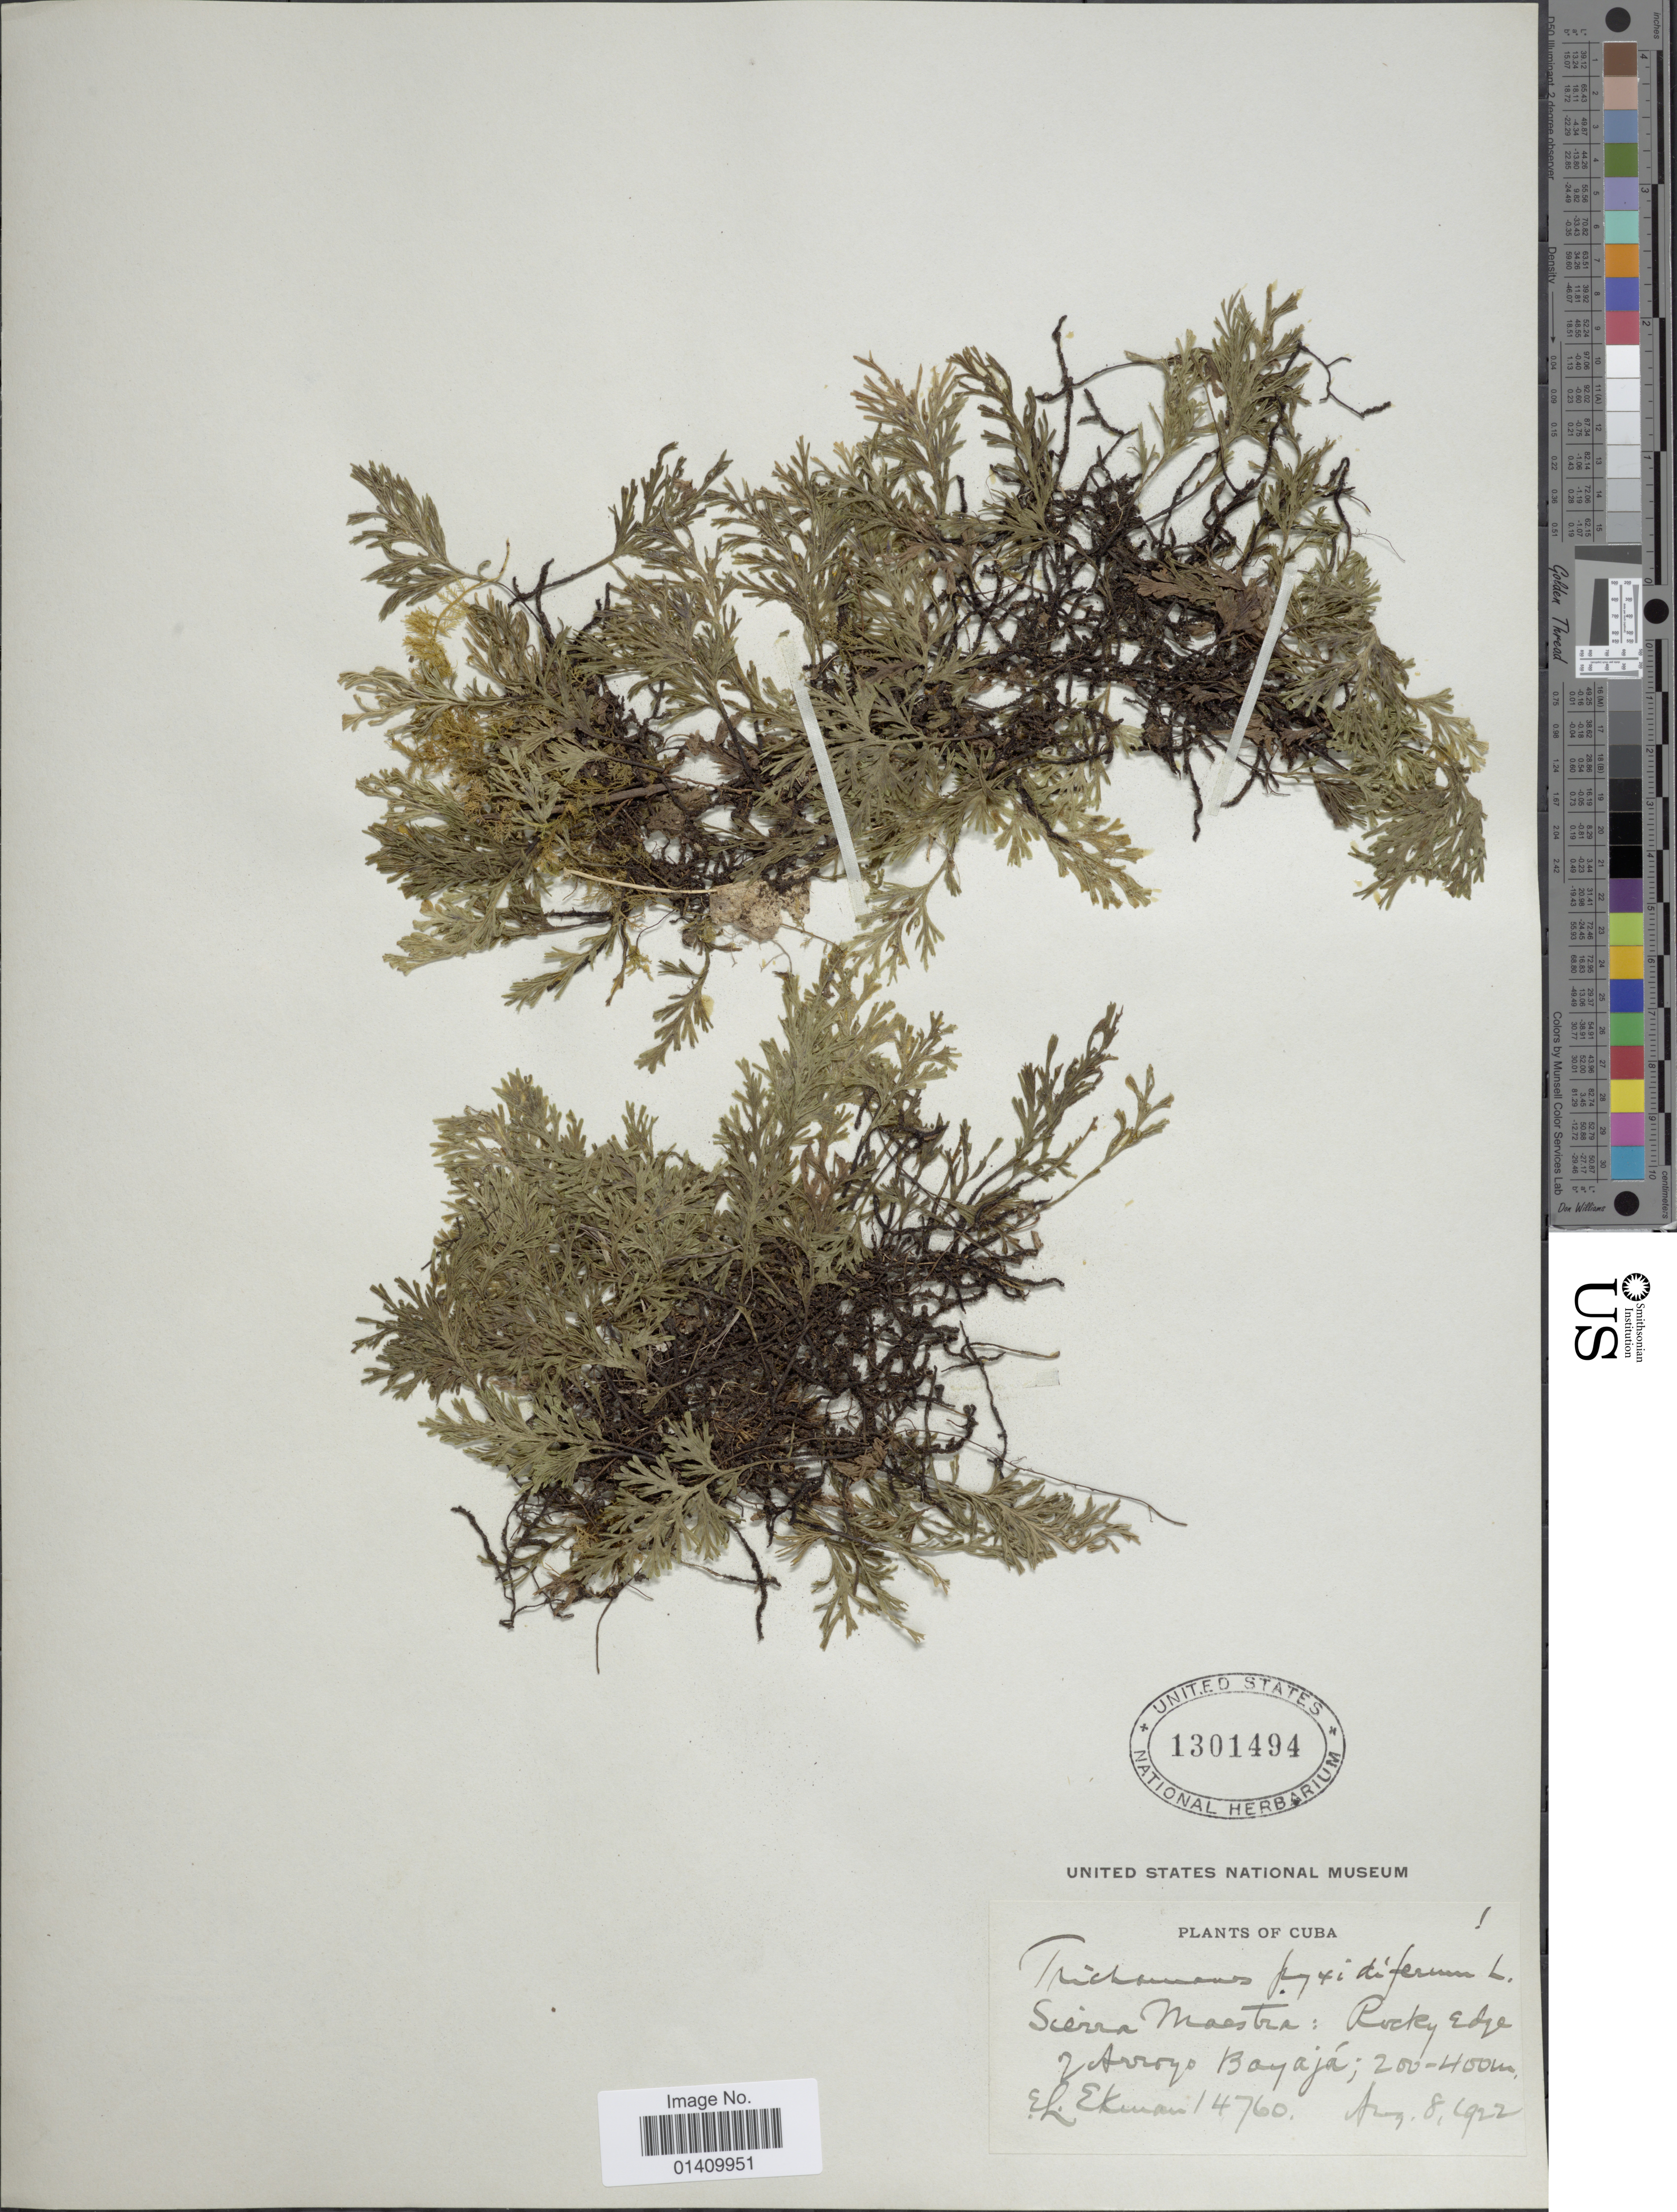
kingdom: Plantae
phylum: Tracheophyta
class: Polypodiopsida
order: Hymenophyllales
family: Hymenophyllaceae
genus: Polyphlebium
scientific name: Polyphlebium pyxidiferum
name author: (L.) Ebihara & Dubuisson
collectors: E. L. Ekman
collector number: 14760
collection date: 1922-08-08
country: Cuba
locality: Sierra Maestra: rocky edge Arroyo Bayaja.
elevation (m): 200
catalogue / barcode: US 1301494